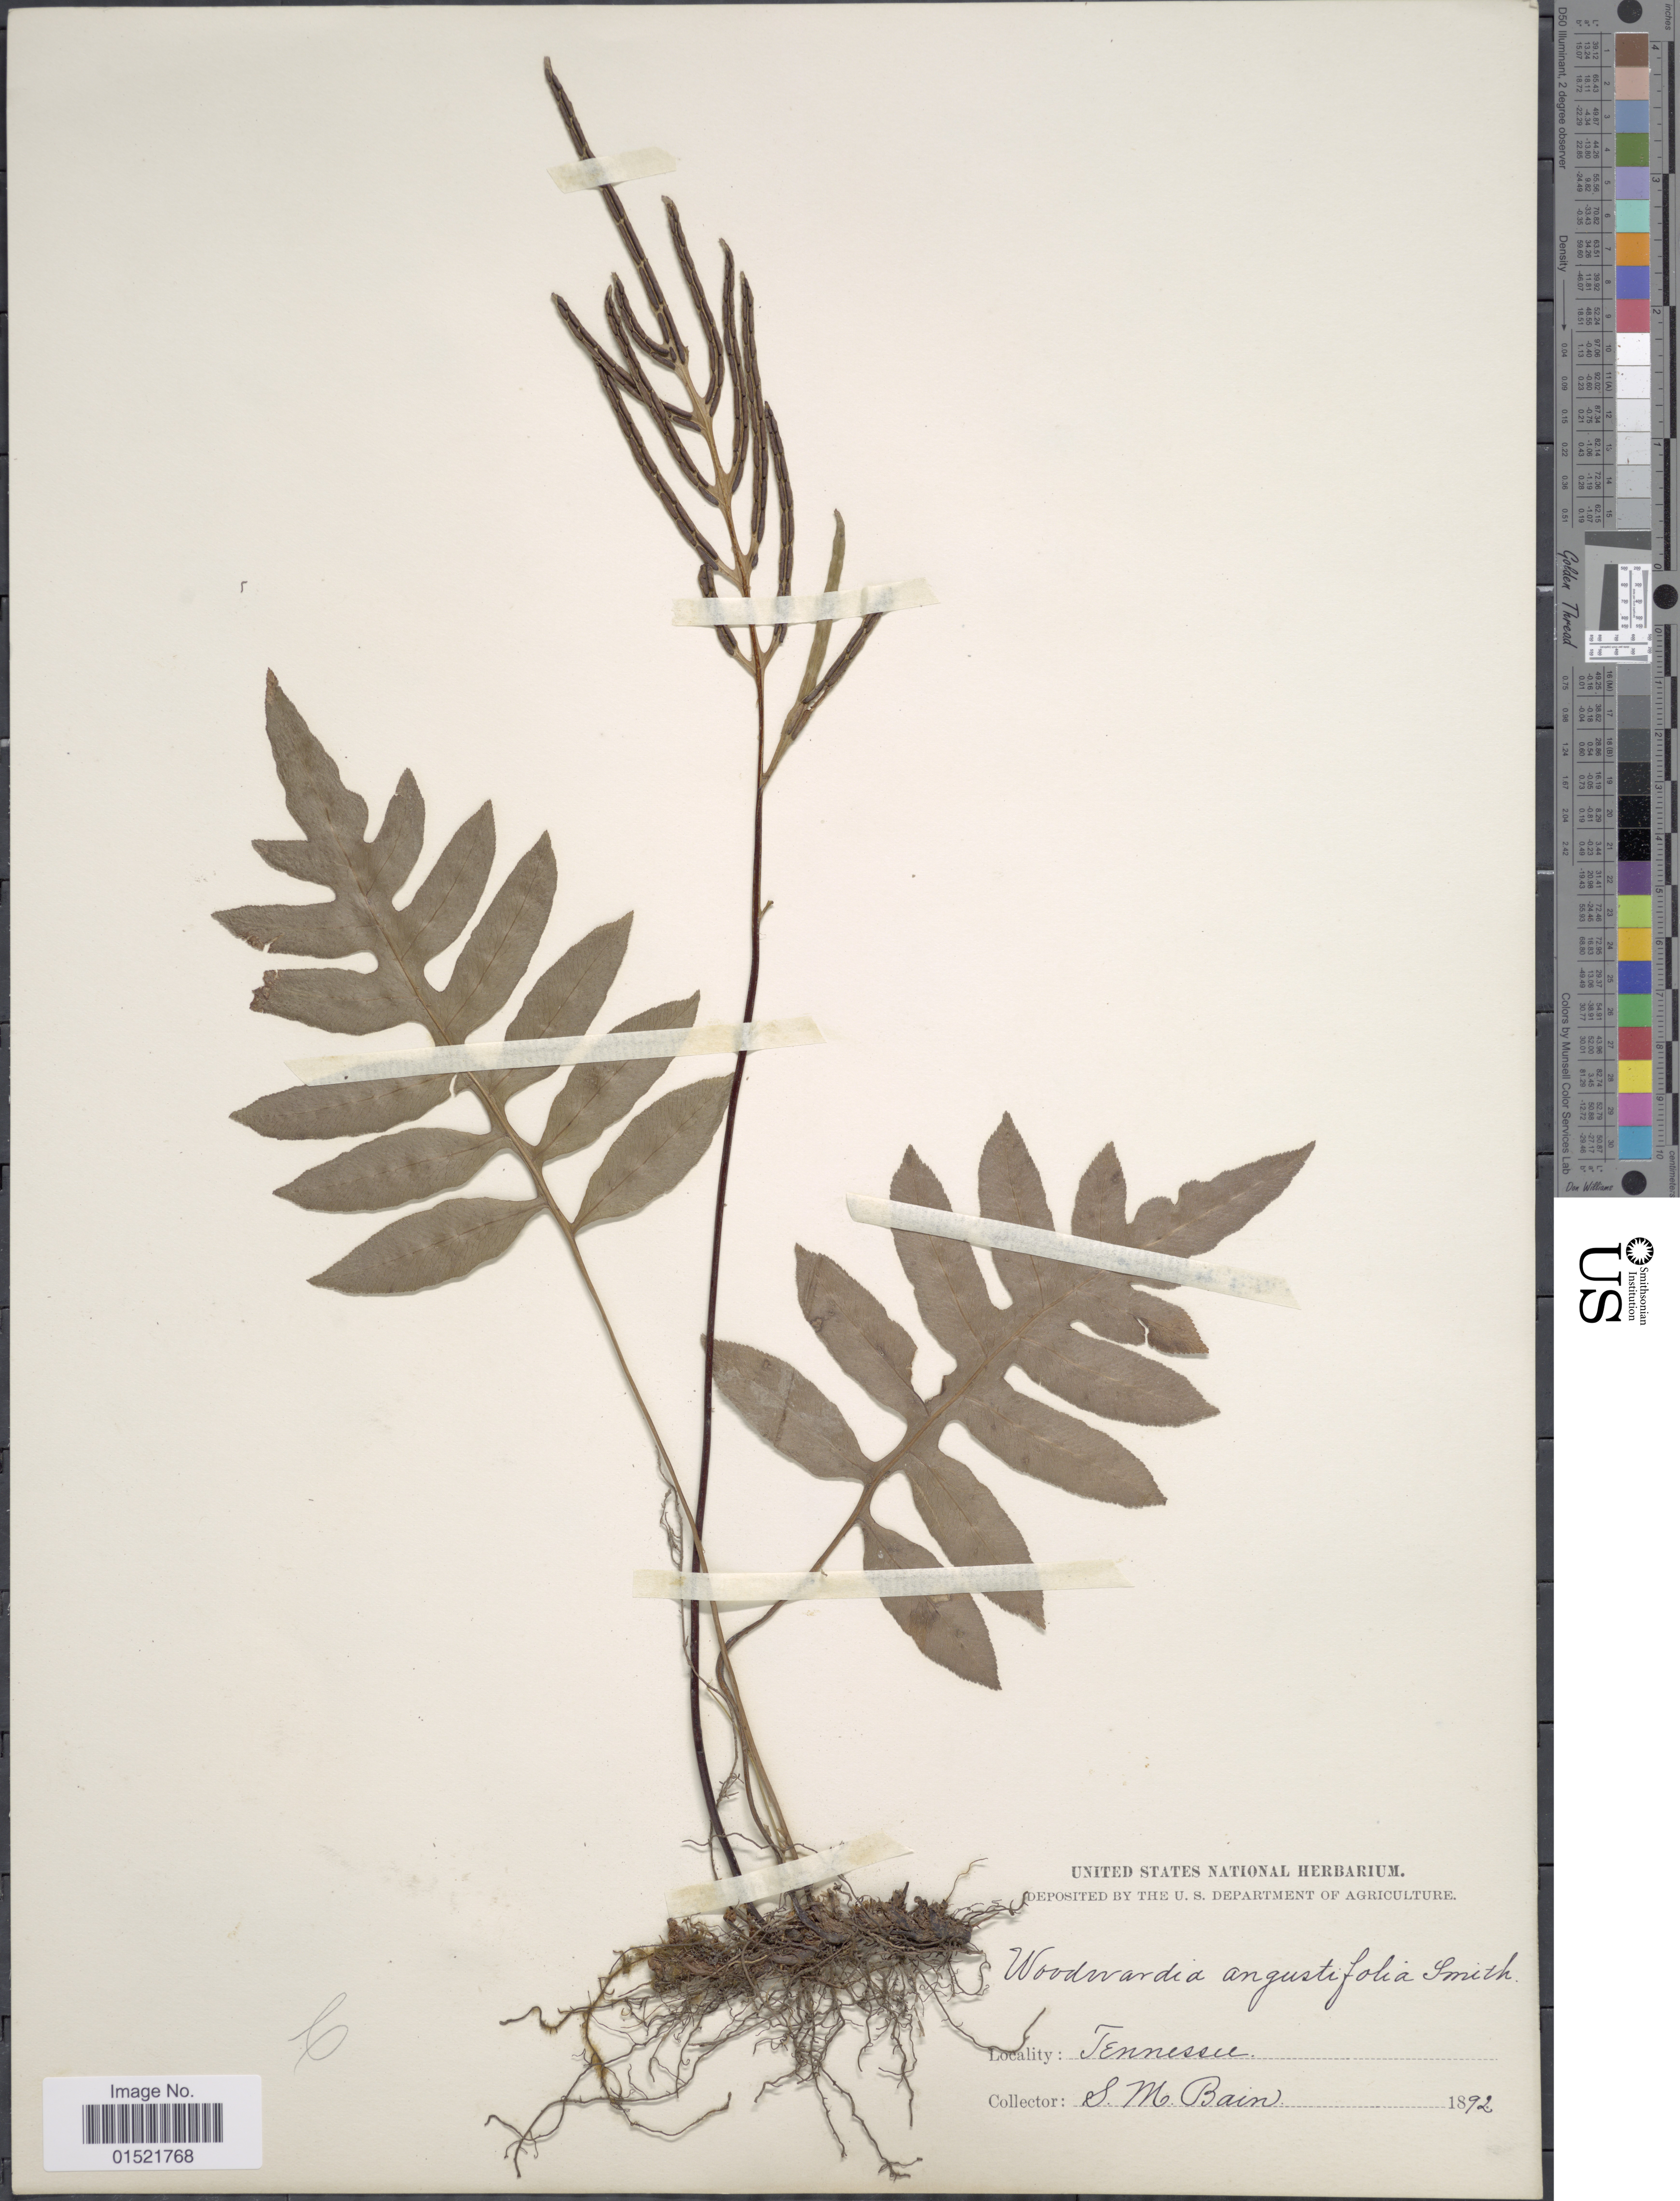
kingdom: Plantae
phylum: Tracheophyta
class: Polypodiopsida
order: Polypodiales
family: Blechnaceae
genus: Woodwardia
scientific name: Woodwardia areolata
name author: (L.) T. Moore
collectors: S. M. Bain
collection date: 1892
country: United States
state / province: Tennessee